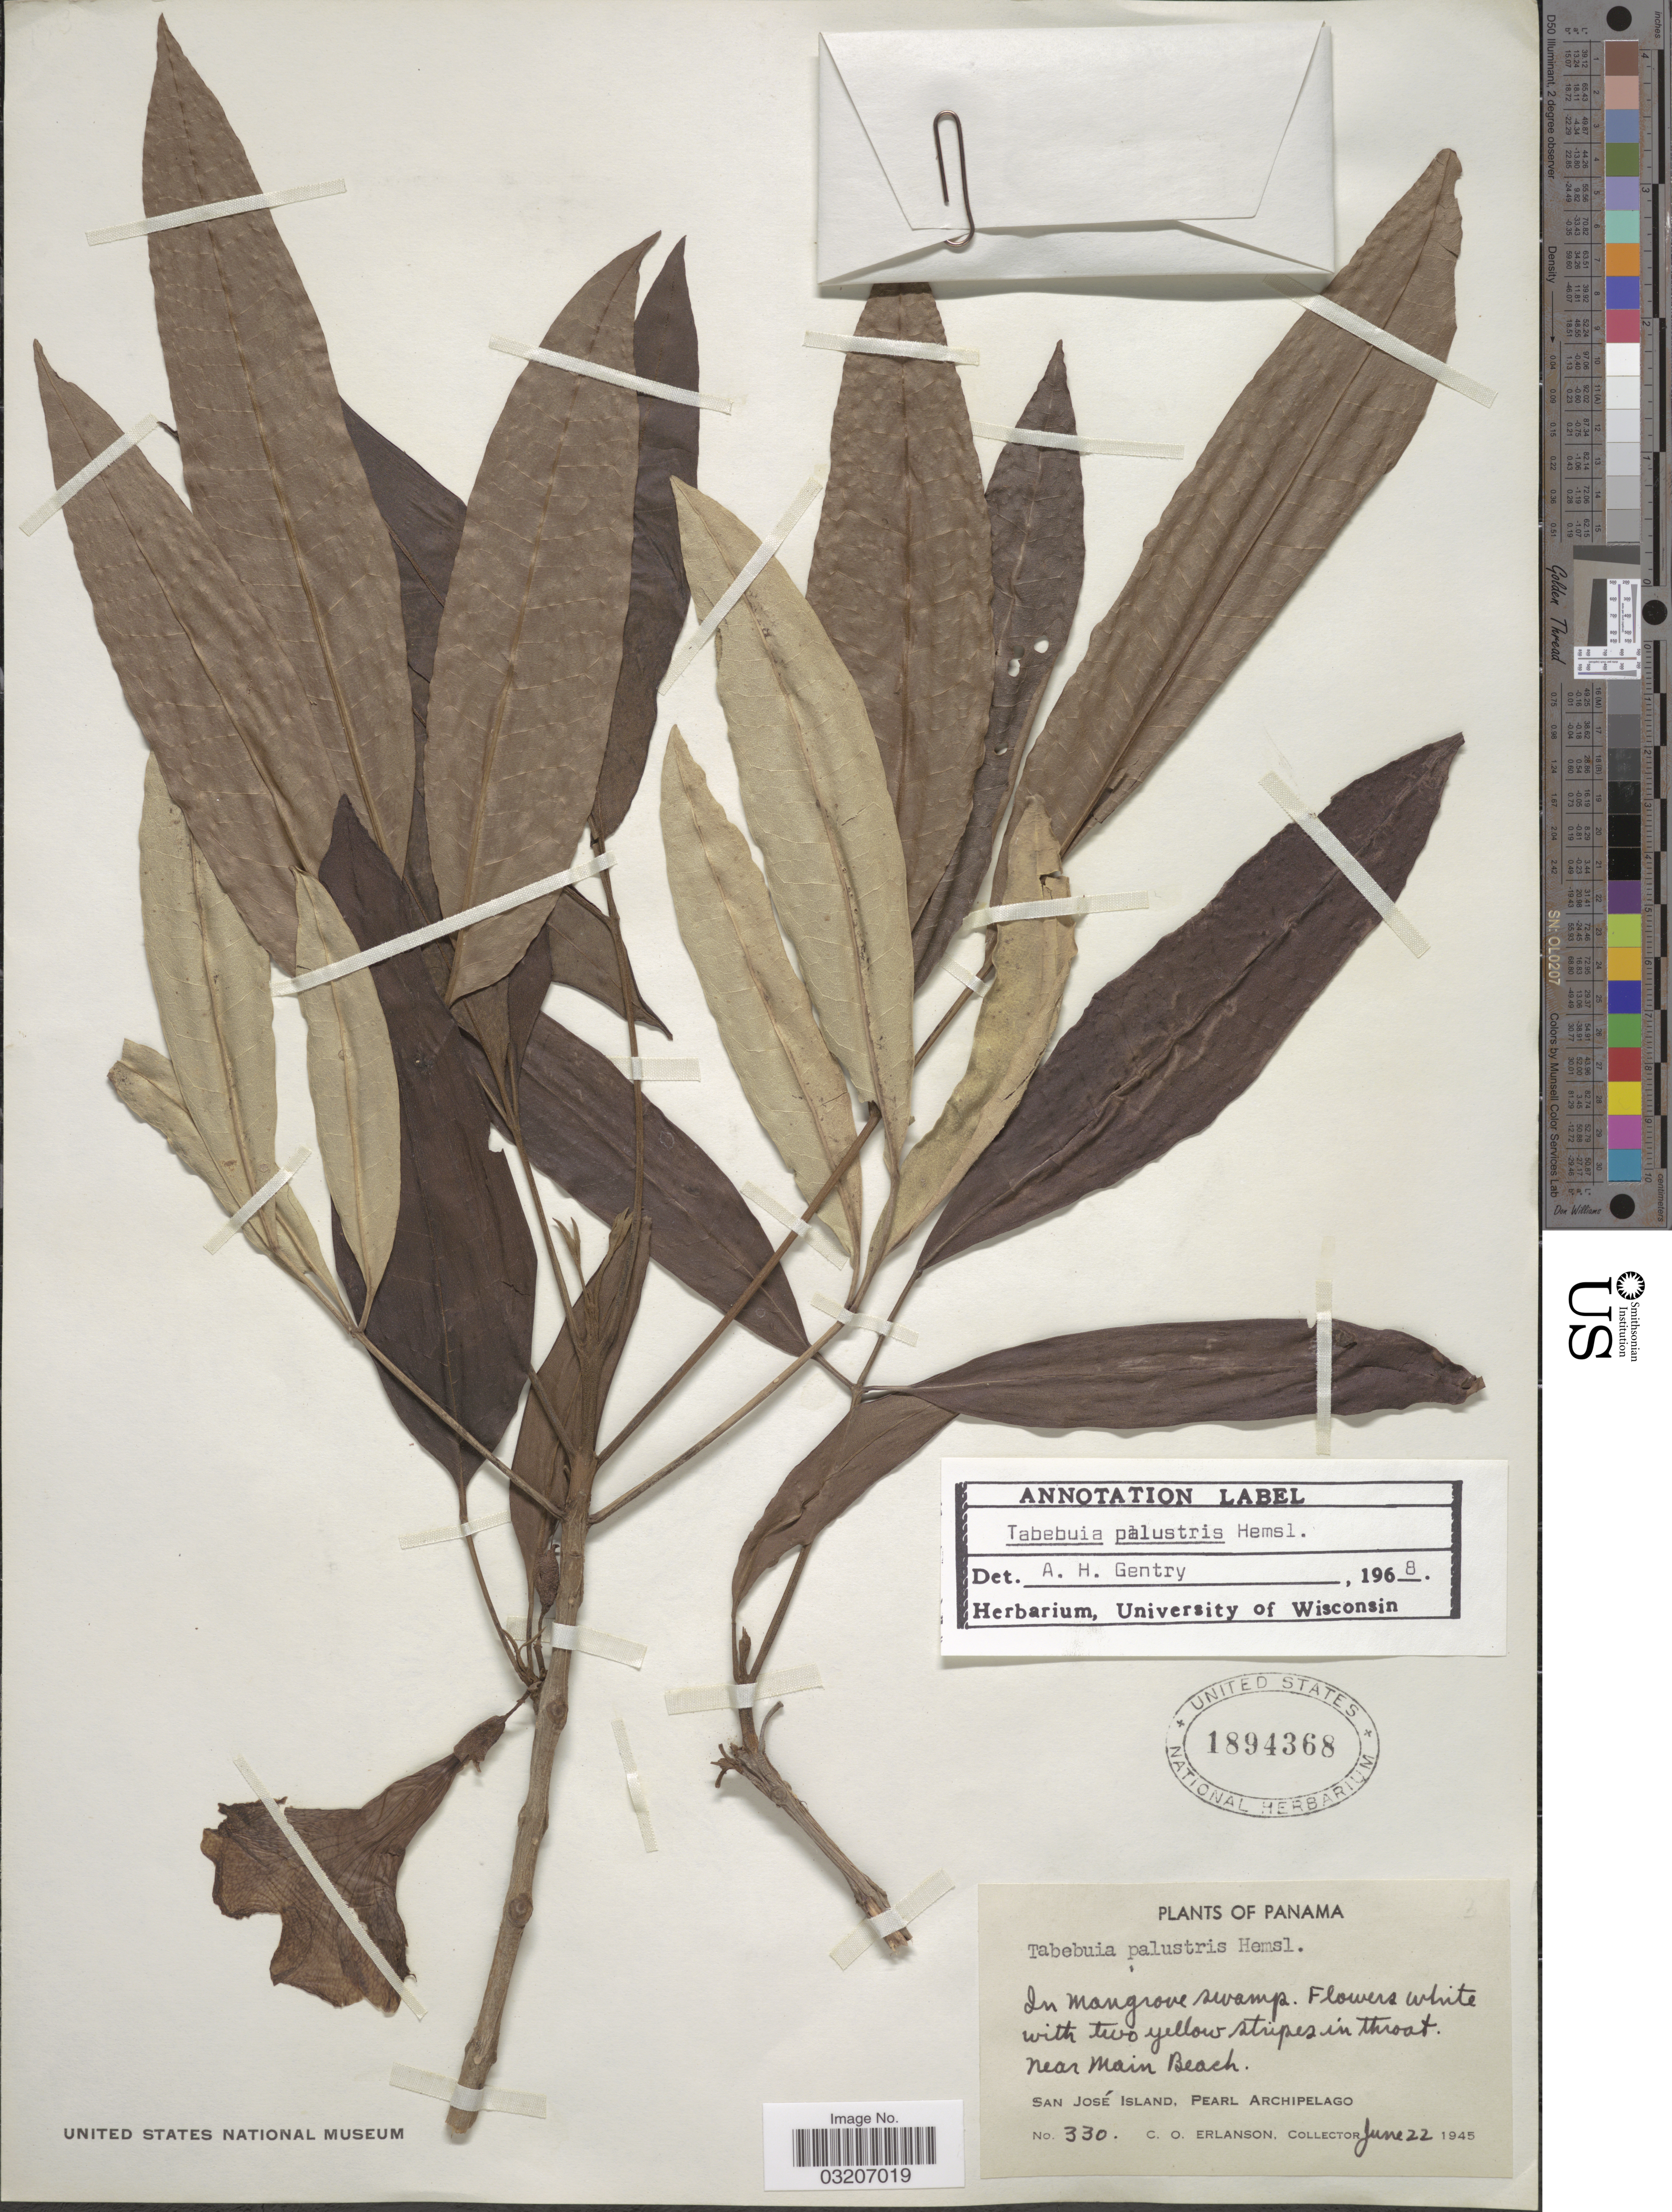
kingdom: Plantae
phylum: Tracheophyta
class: Magnoliopsida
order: Lamiales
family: Bignoniaceae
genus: Tabebuia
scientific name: Tabebuia palustris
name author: Hemsl.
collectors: C. O. Erlanson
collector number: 330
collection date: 1945-06-22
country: Panama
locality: Near Main Beach. San José Island, Pearl Archipelago.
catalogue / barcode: US 1894368